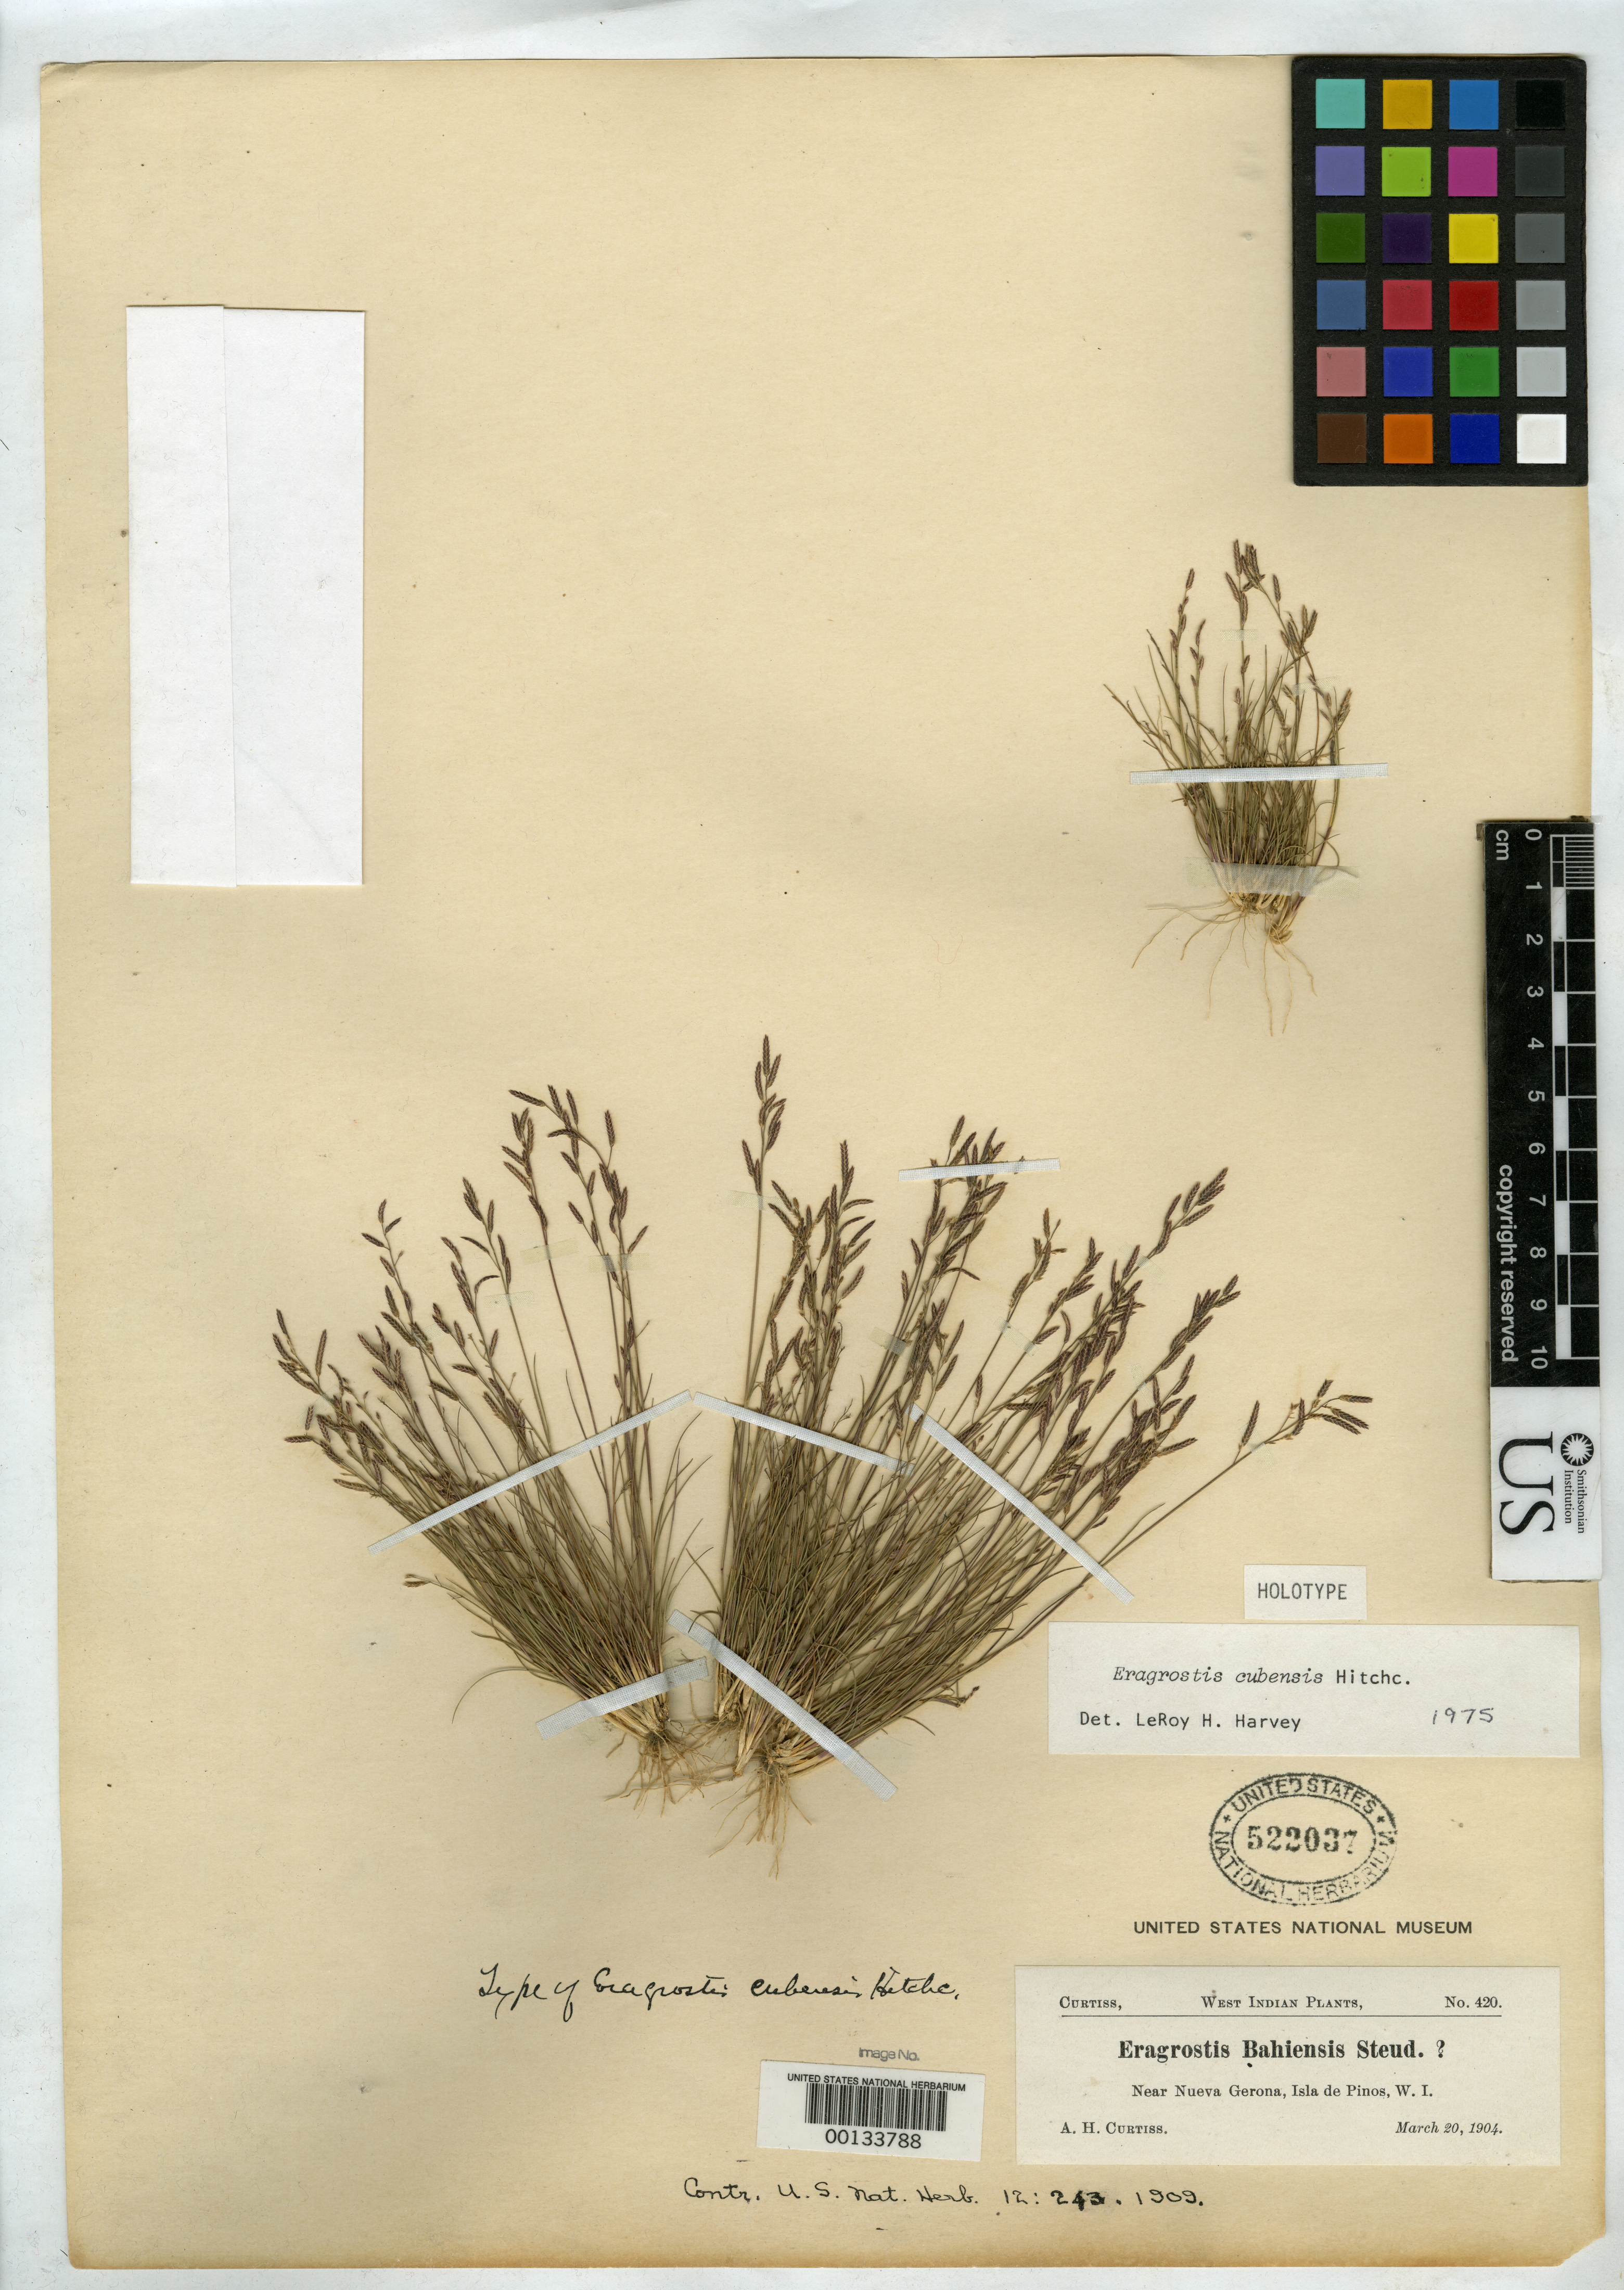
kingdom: Plantae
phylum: Tracheophyta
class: Liliopsida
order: Poales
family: Poaceae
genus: Eragrostis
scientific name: Eragrostis cubensis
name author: Hitchc.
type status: Holotype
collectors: A. H. Curtiss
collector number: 420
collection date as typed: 20 Mar 1904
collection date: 1904-03-20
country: Cuba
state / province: Isla de La Juventud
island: Isla de La Juventud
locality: Near Nueva Gerona, [island as Isle of Pines].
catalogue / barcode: US 522037